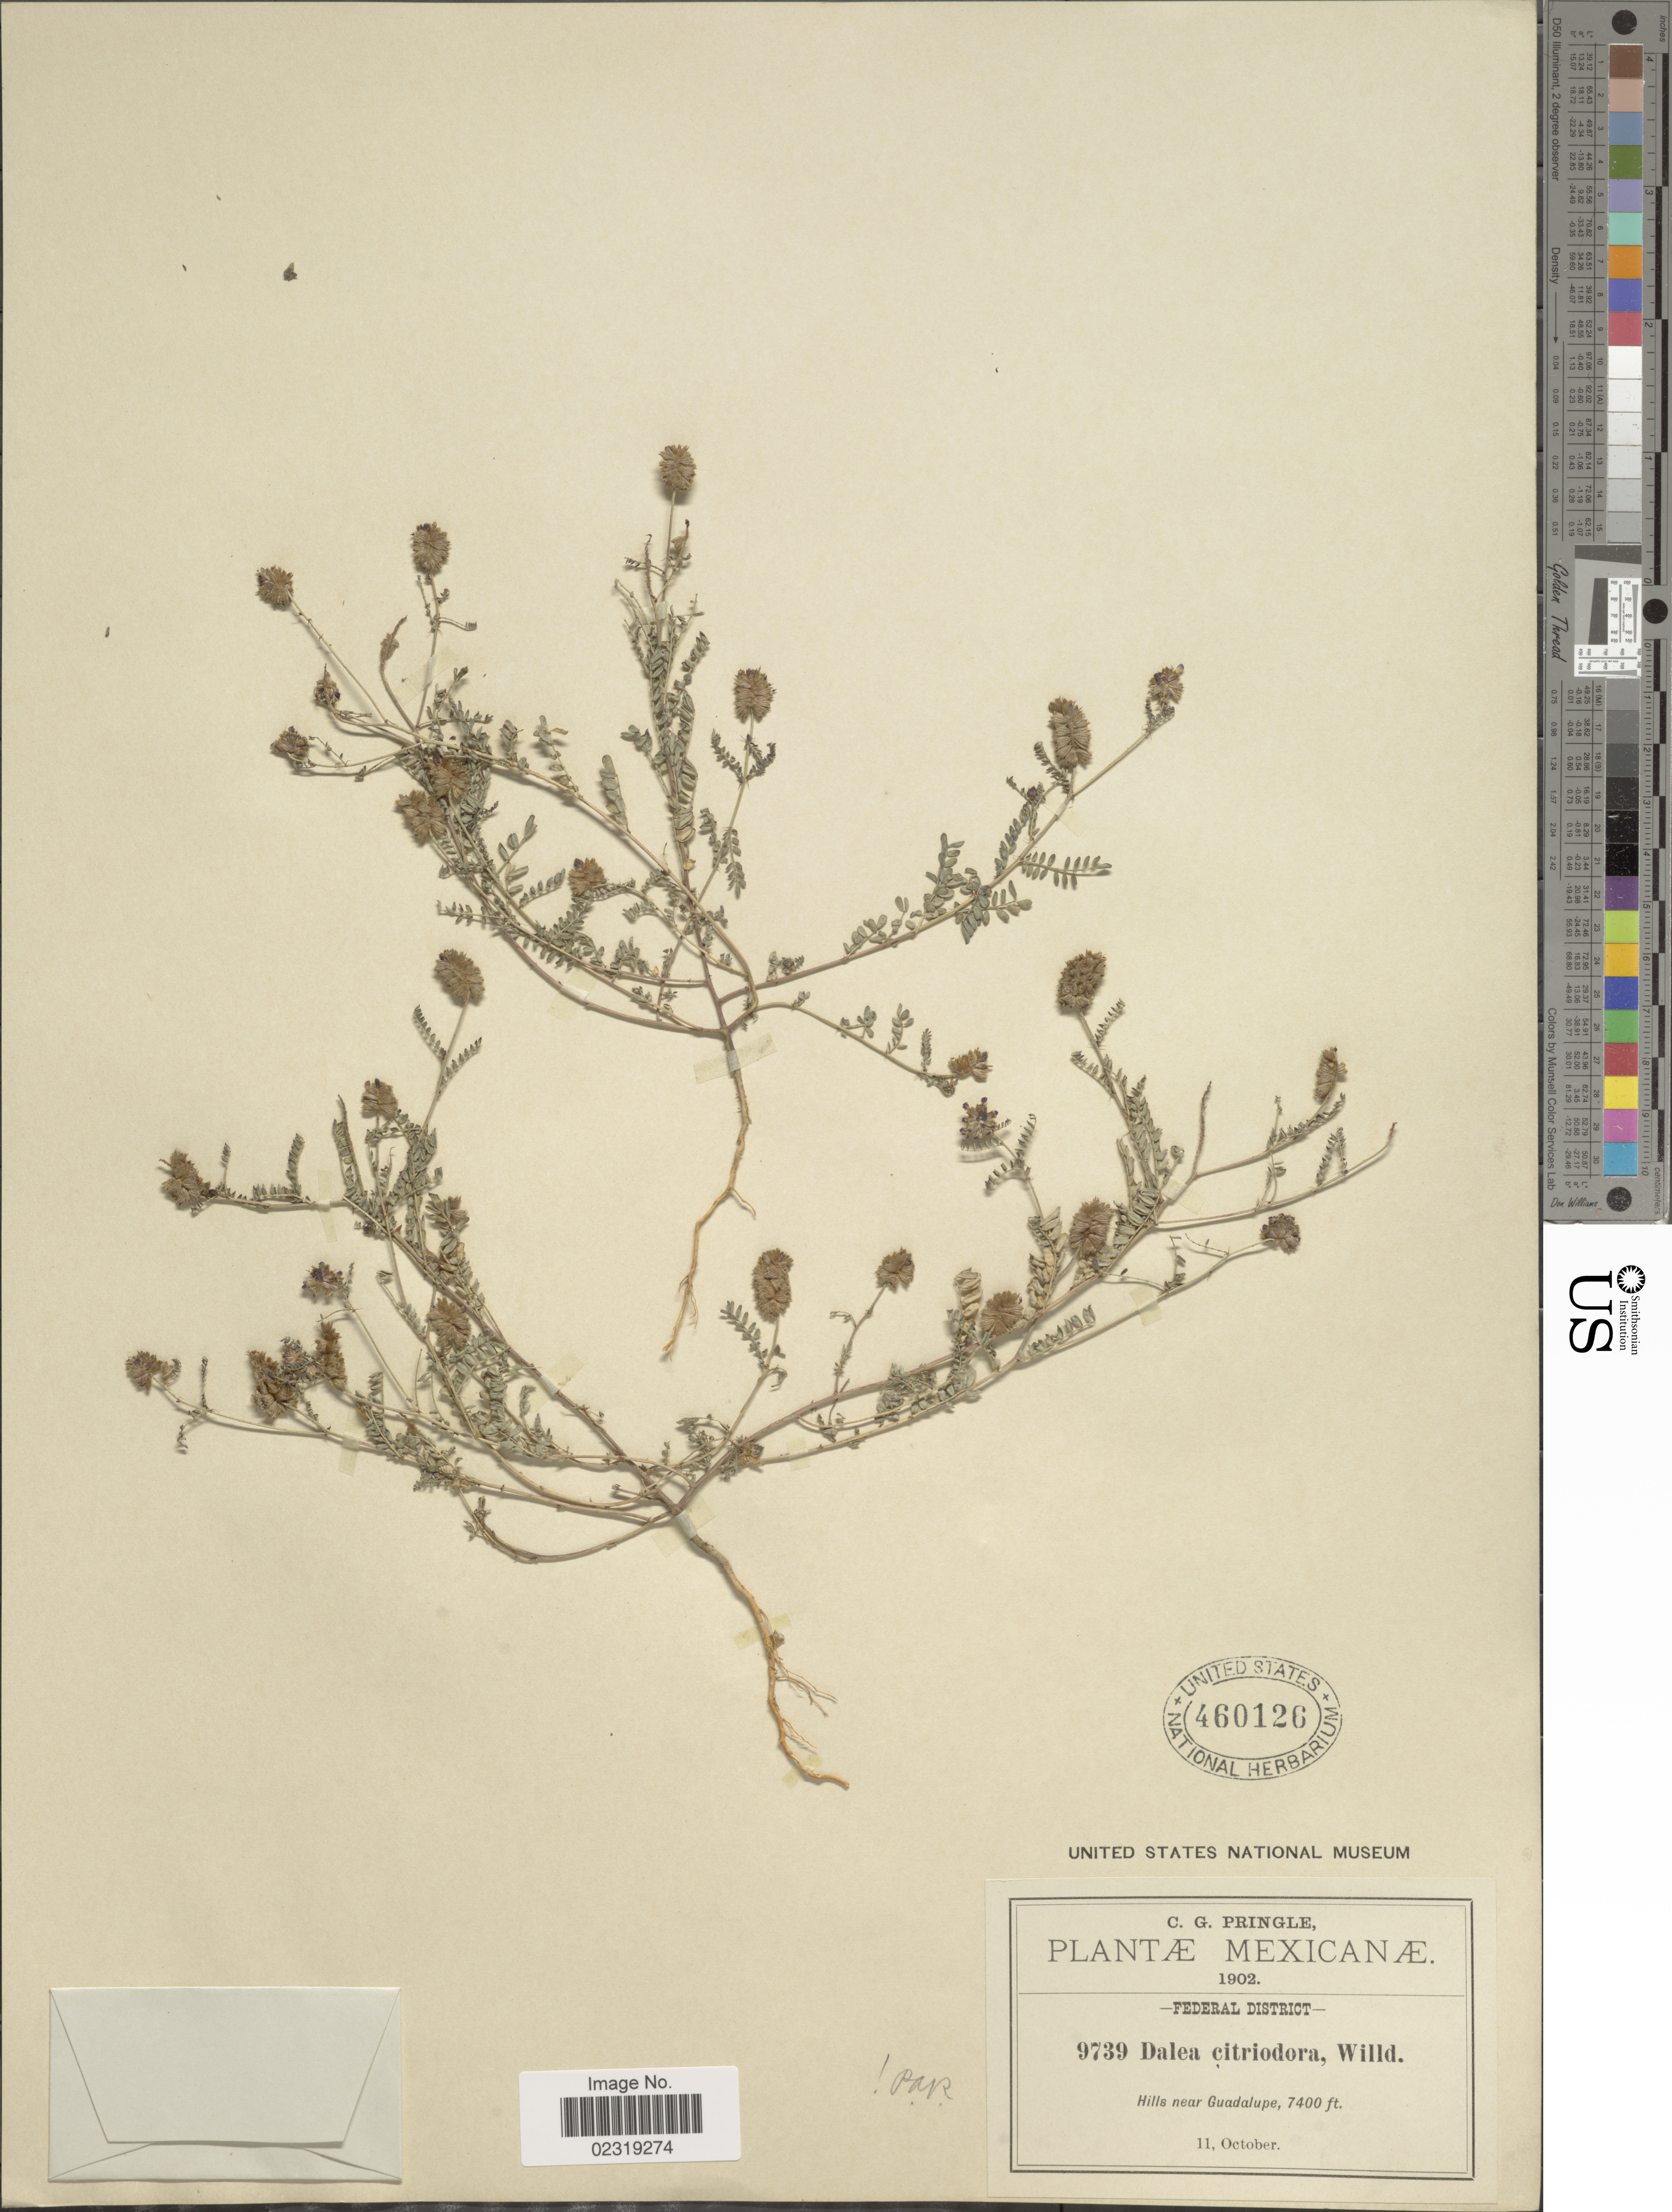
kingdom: Plantae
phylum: Tracheophyta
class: Magnoliopsida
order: Fabales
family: Fabaceae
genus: Dalea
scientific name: Dalea foliolosa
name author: (Aiton) Barneby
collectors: C. G. Pringle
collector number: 9739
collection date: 1902-10-11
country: Mexico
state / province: Distrito Federal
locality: Hills near Guadalupe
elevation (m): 2256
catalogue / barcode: US 460126